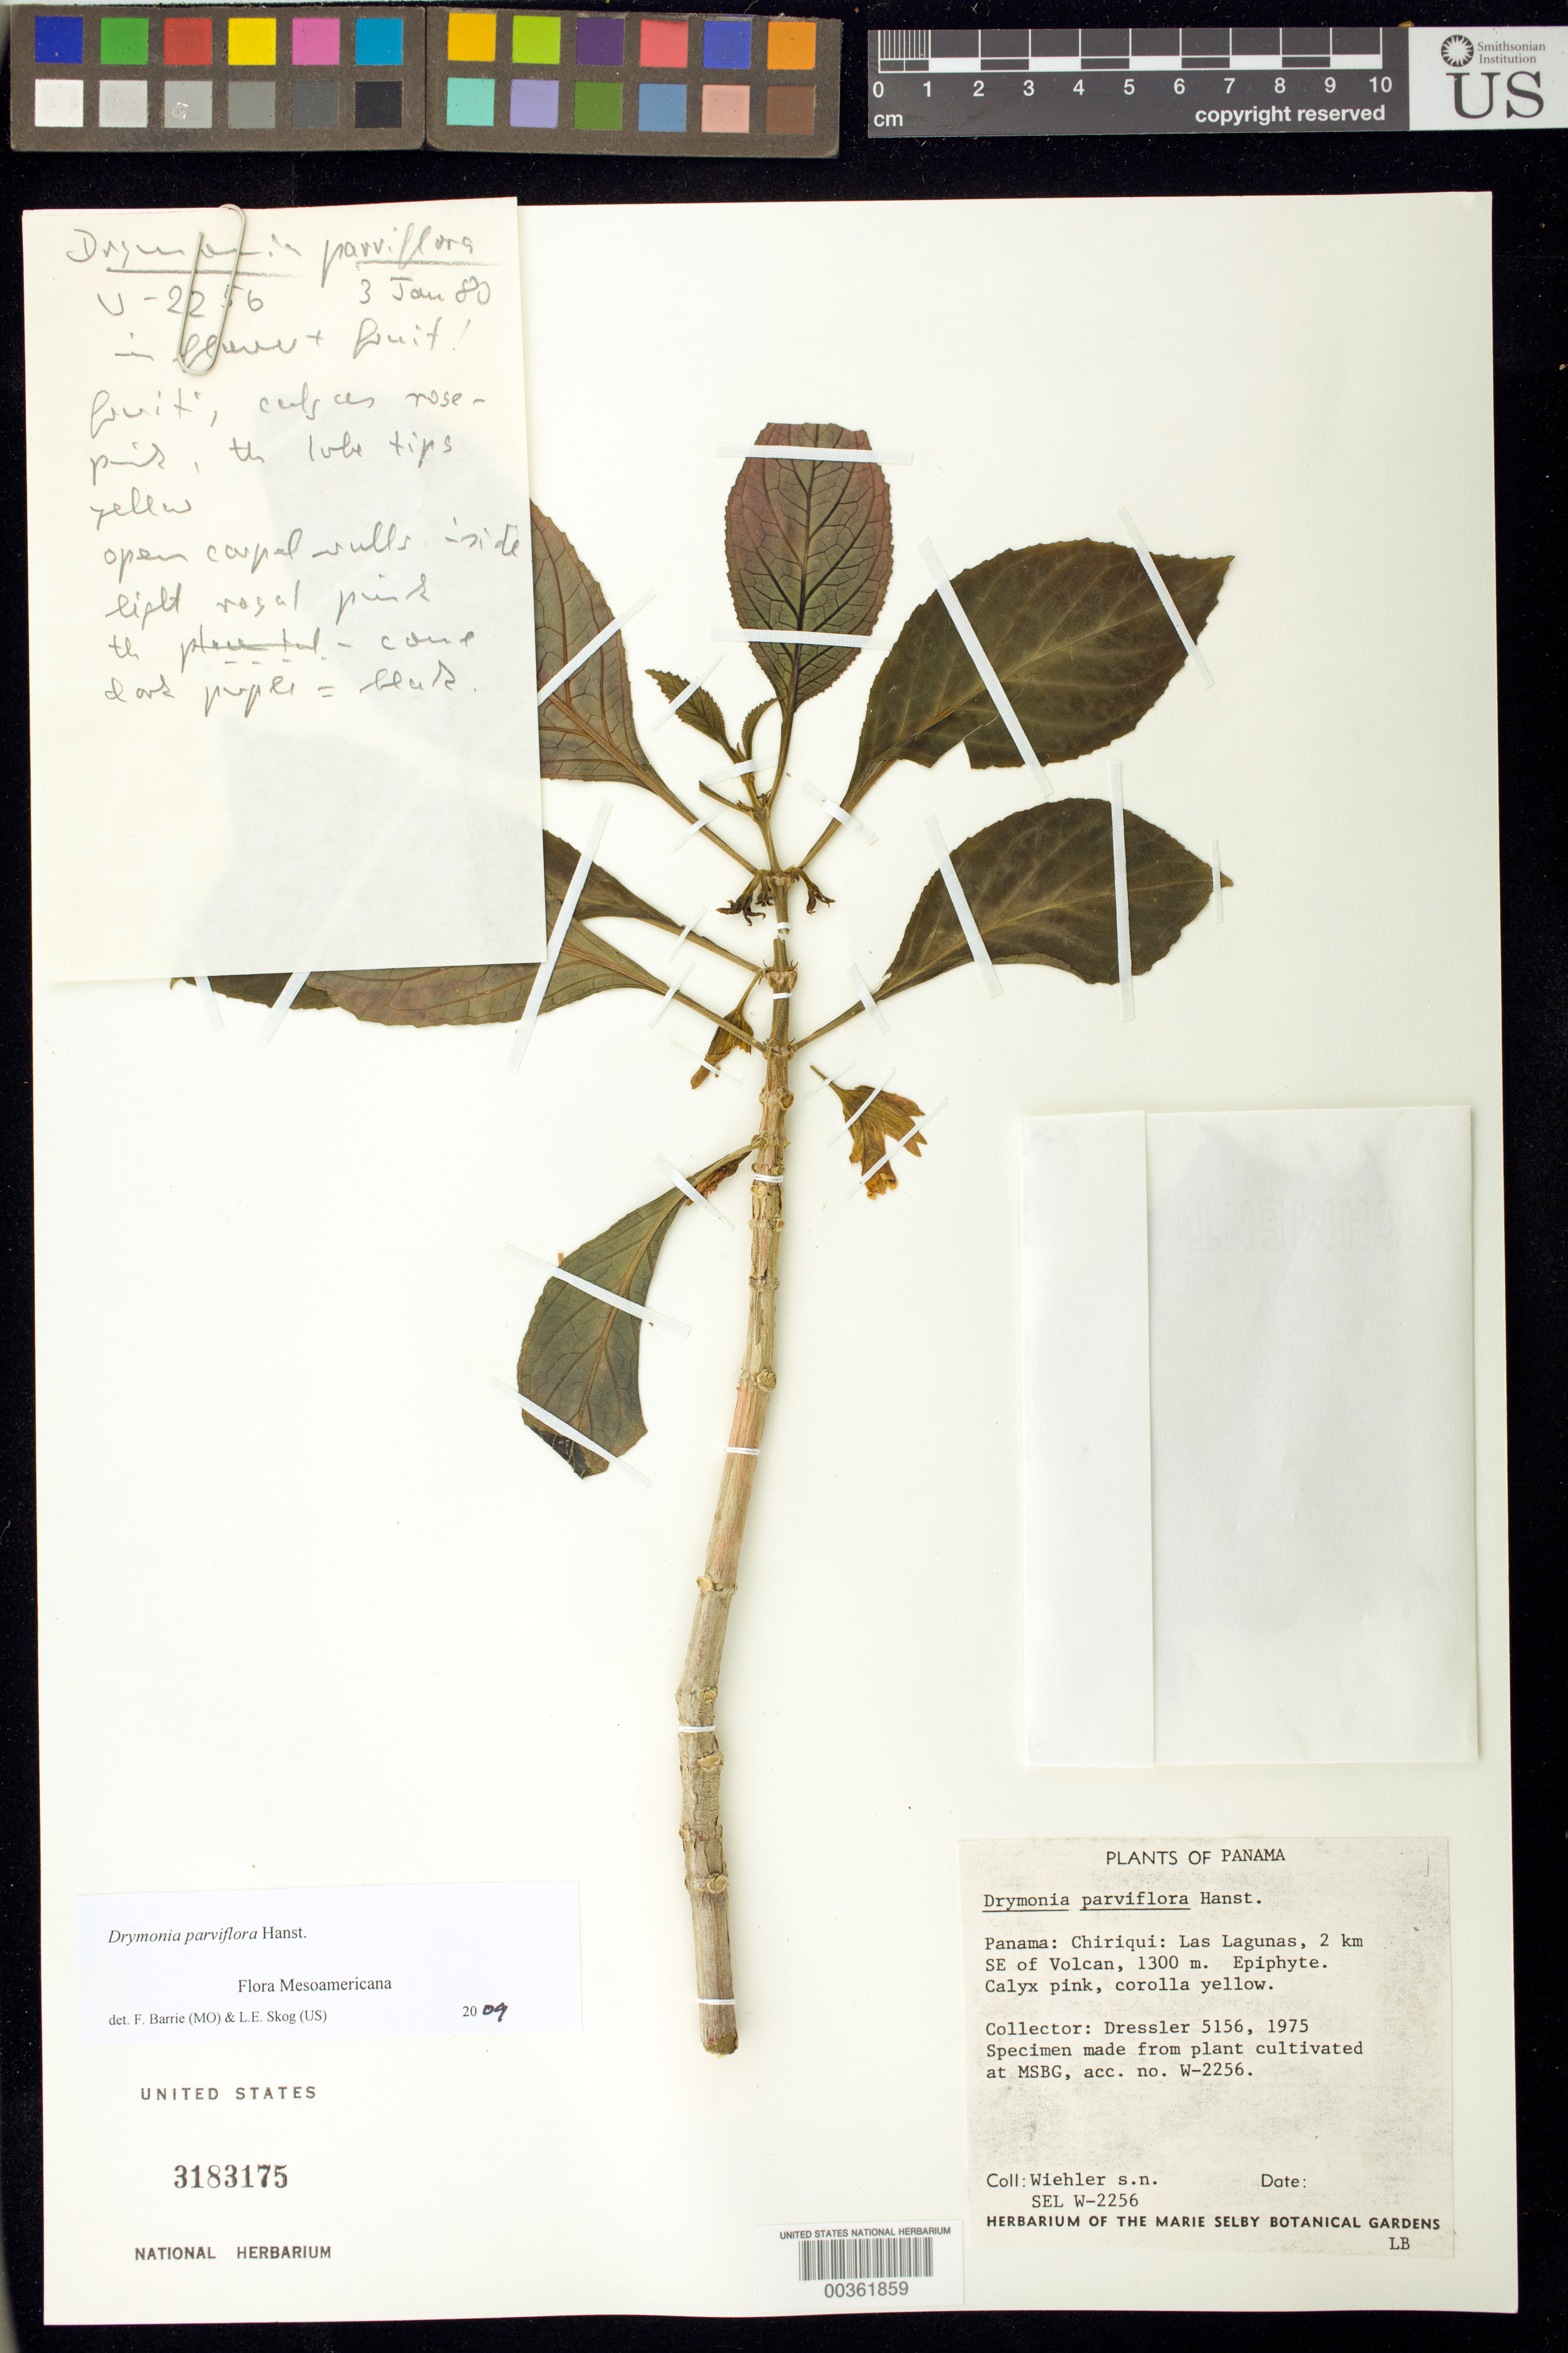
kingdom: Plantae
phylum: Tracheophyta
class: Magnoliopsida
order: Lamiales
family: Gesneriaceae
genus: Drymonia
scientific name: Drymonia parviflora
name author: Hanst.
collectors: H. J. Wiehler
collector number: s.n. [W-2256]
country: United States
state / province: Florida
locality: Marie Selby Botanical Gardens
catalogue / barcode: US 3183175